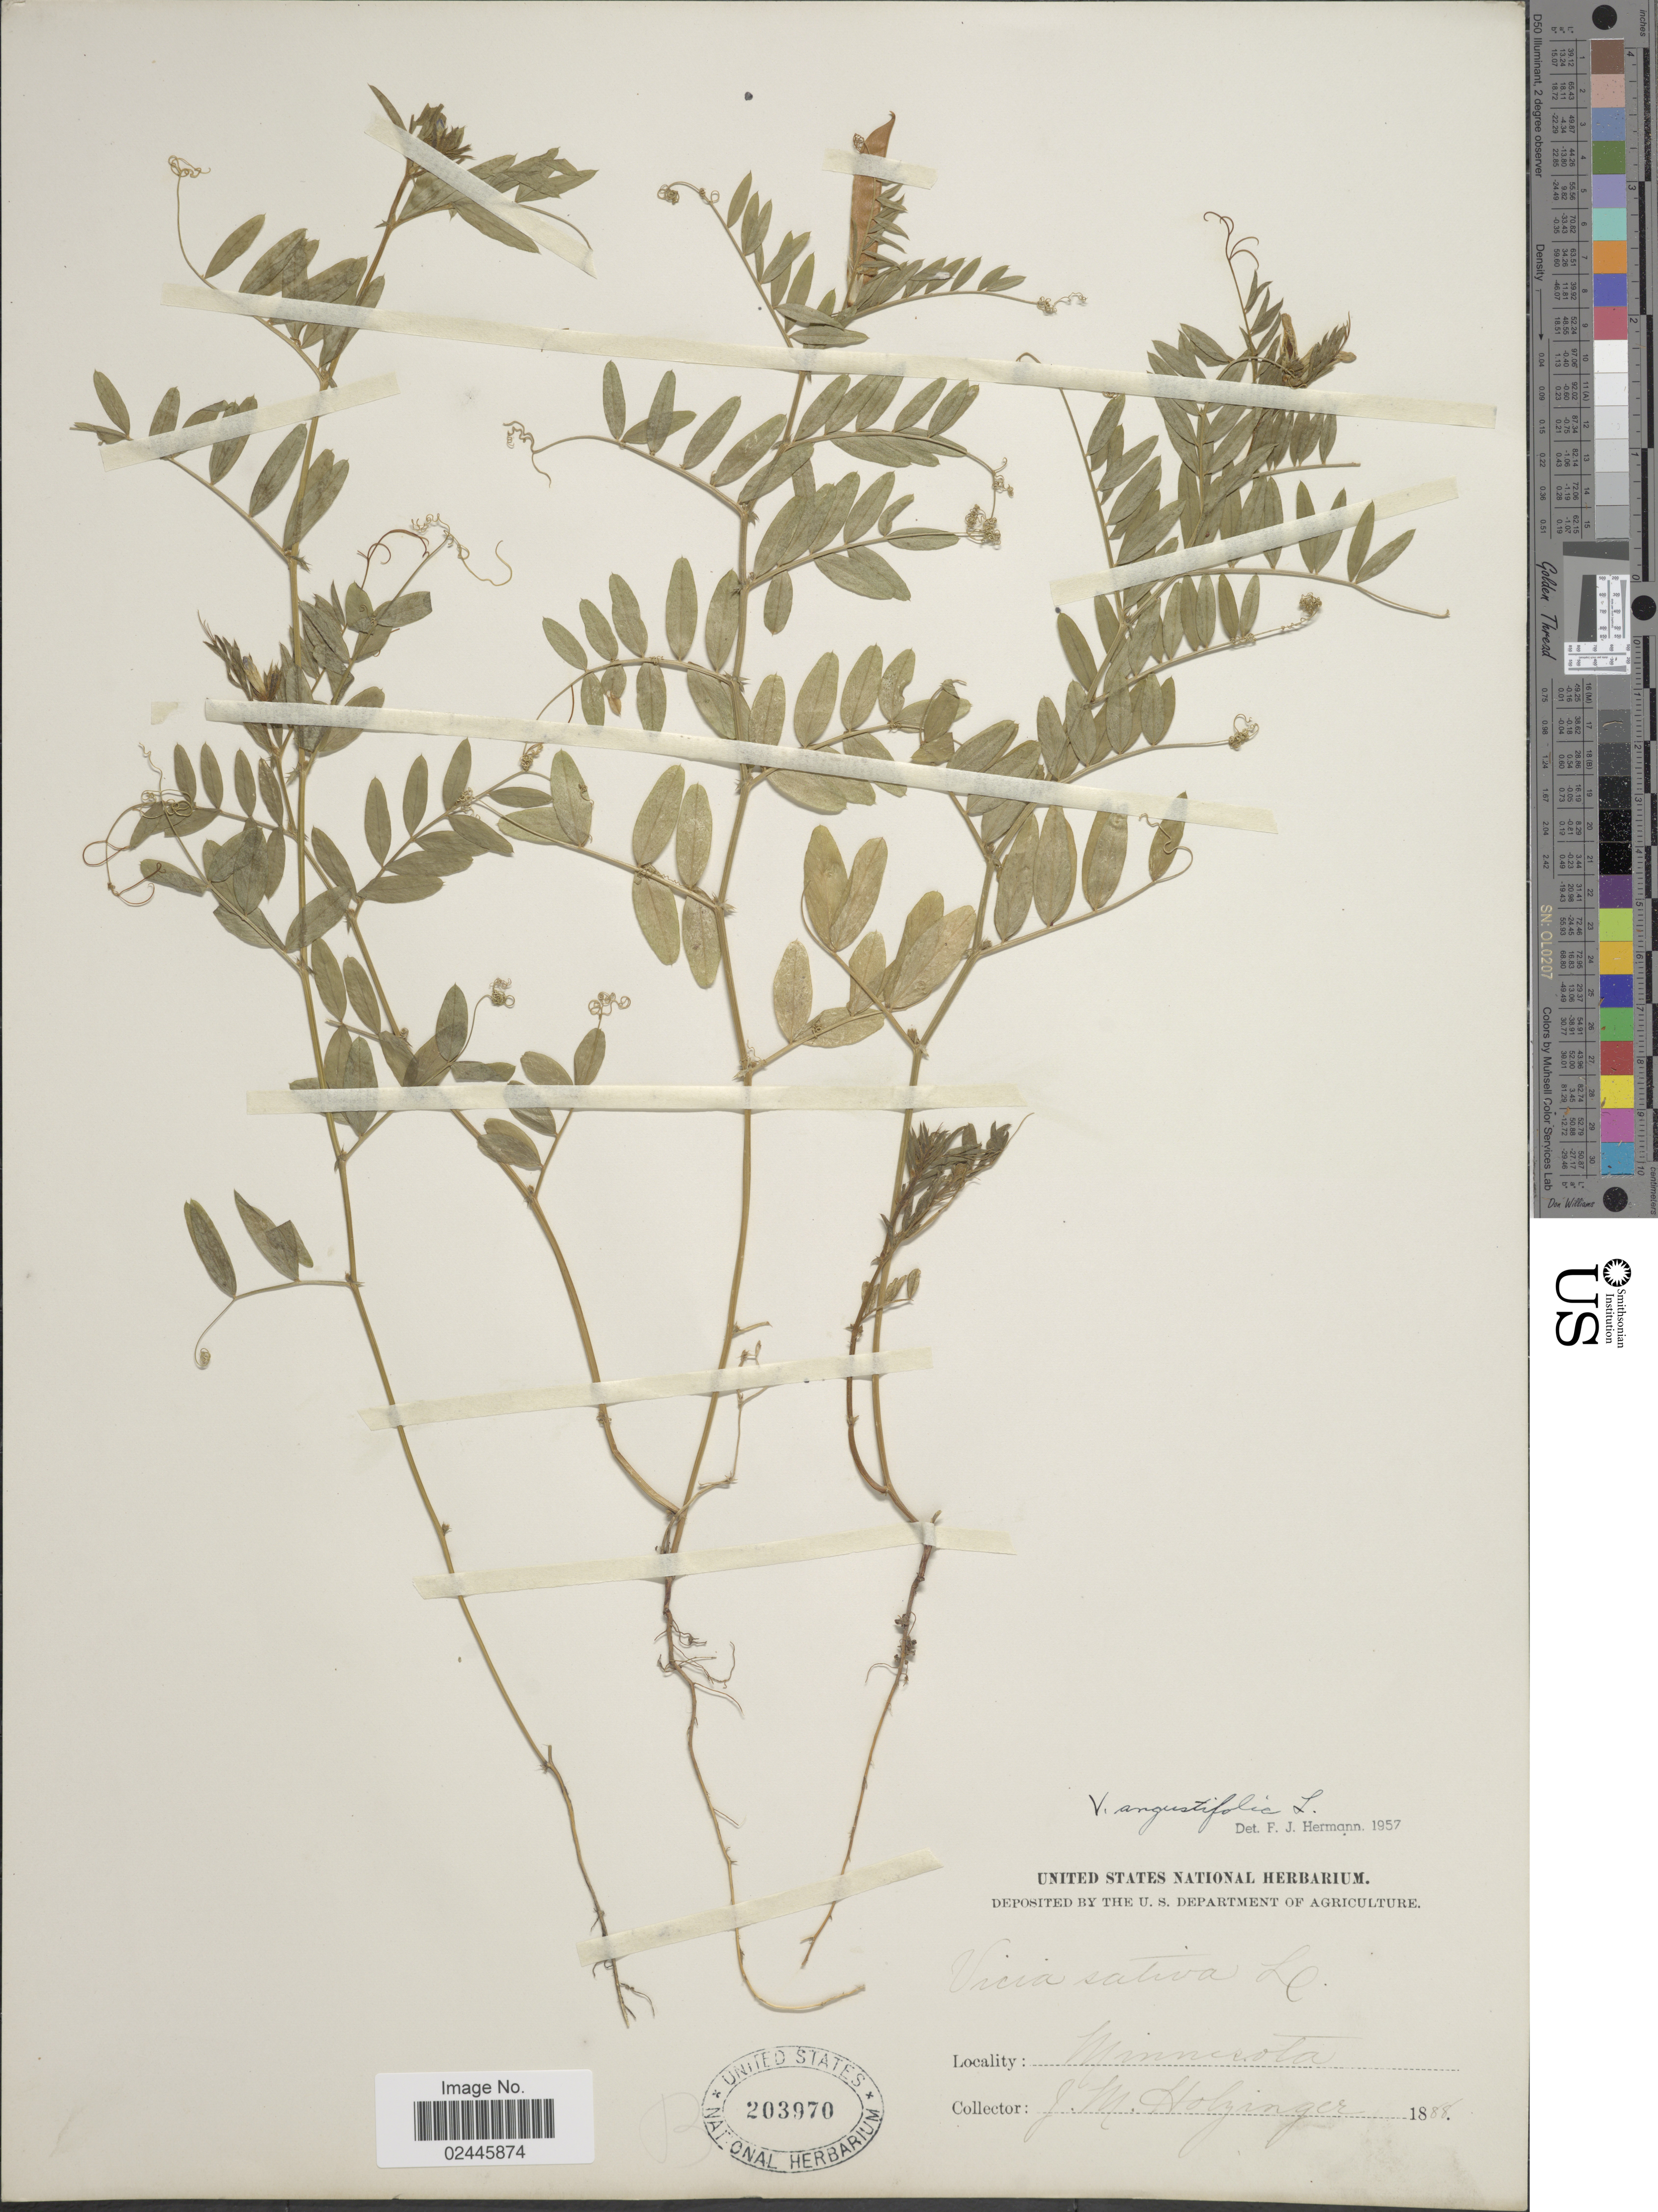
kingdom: Plantae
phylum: Tracheophyta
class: Magnoliopsida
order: Fabales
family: Fabaceae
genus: Vicia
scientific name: Vicia angustifolia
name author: L.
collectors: J. M. Holzinger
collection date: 1888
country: United States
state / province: Minnesota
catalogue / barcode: US 203970